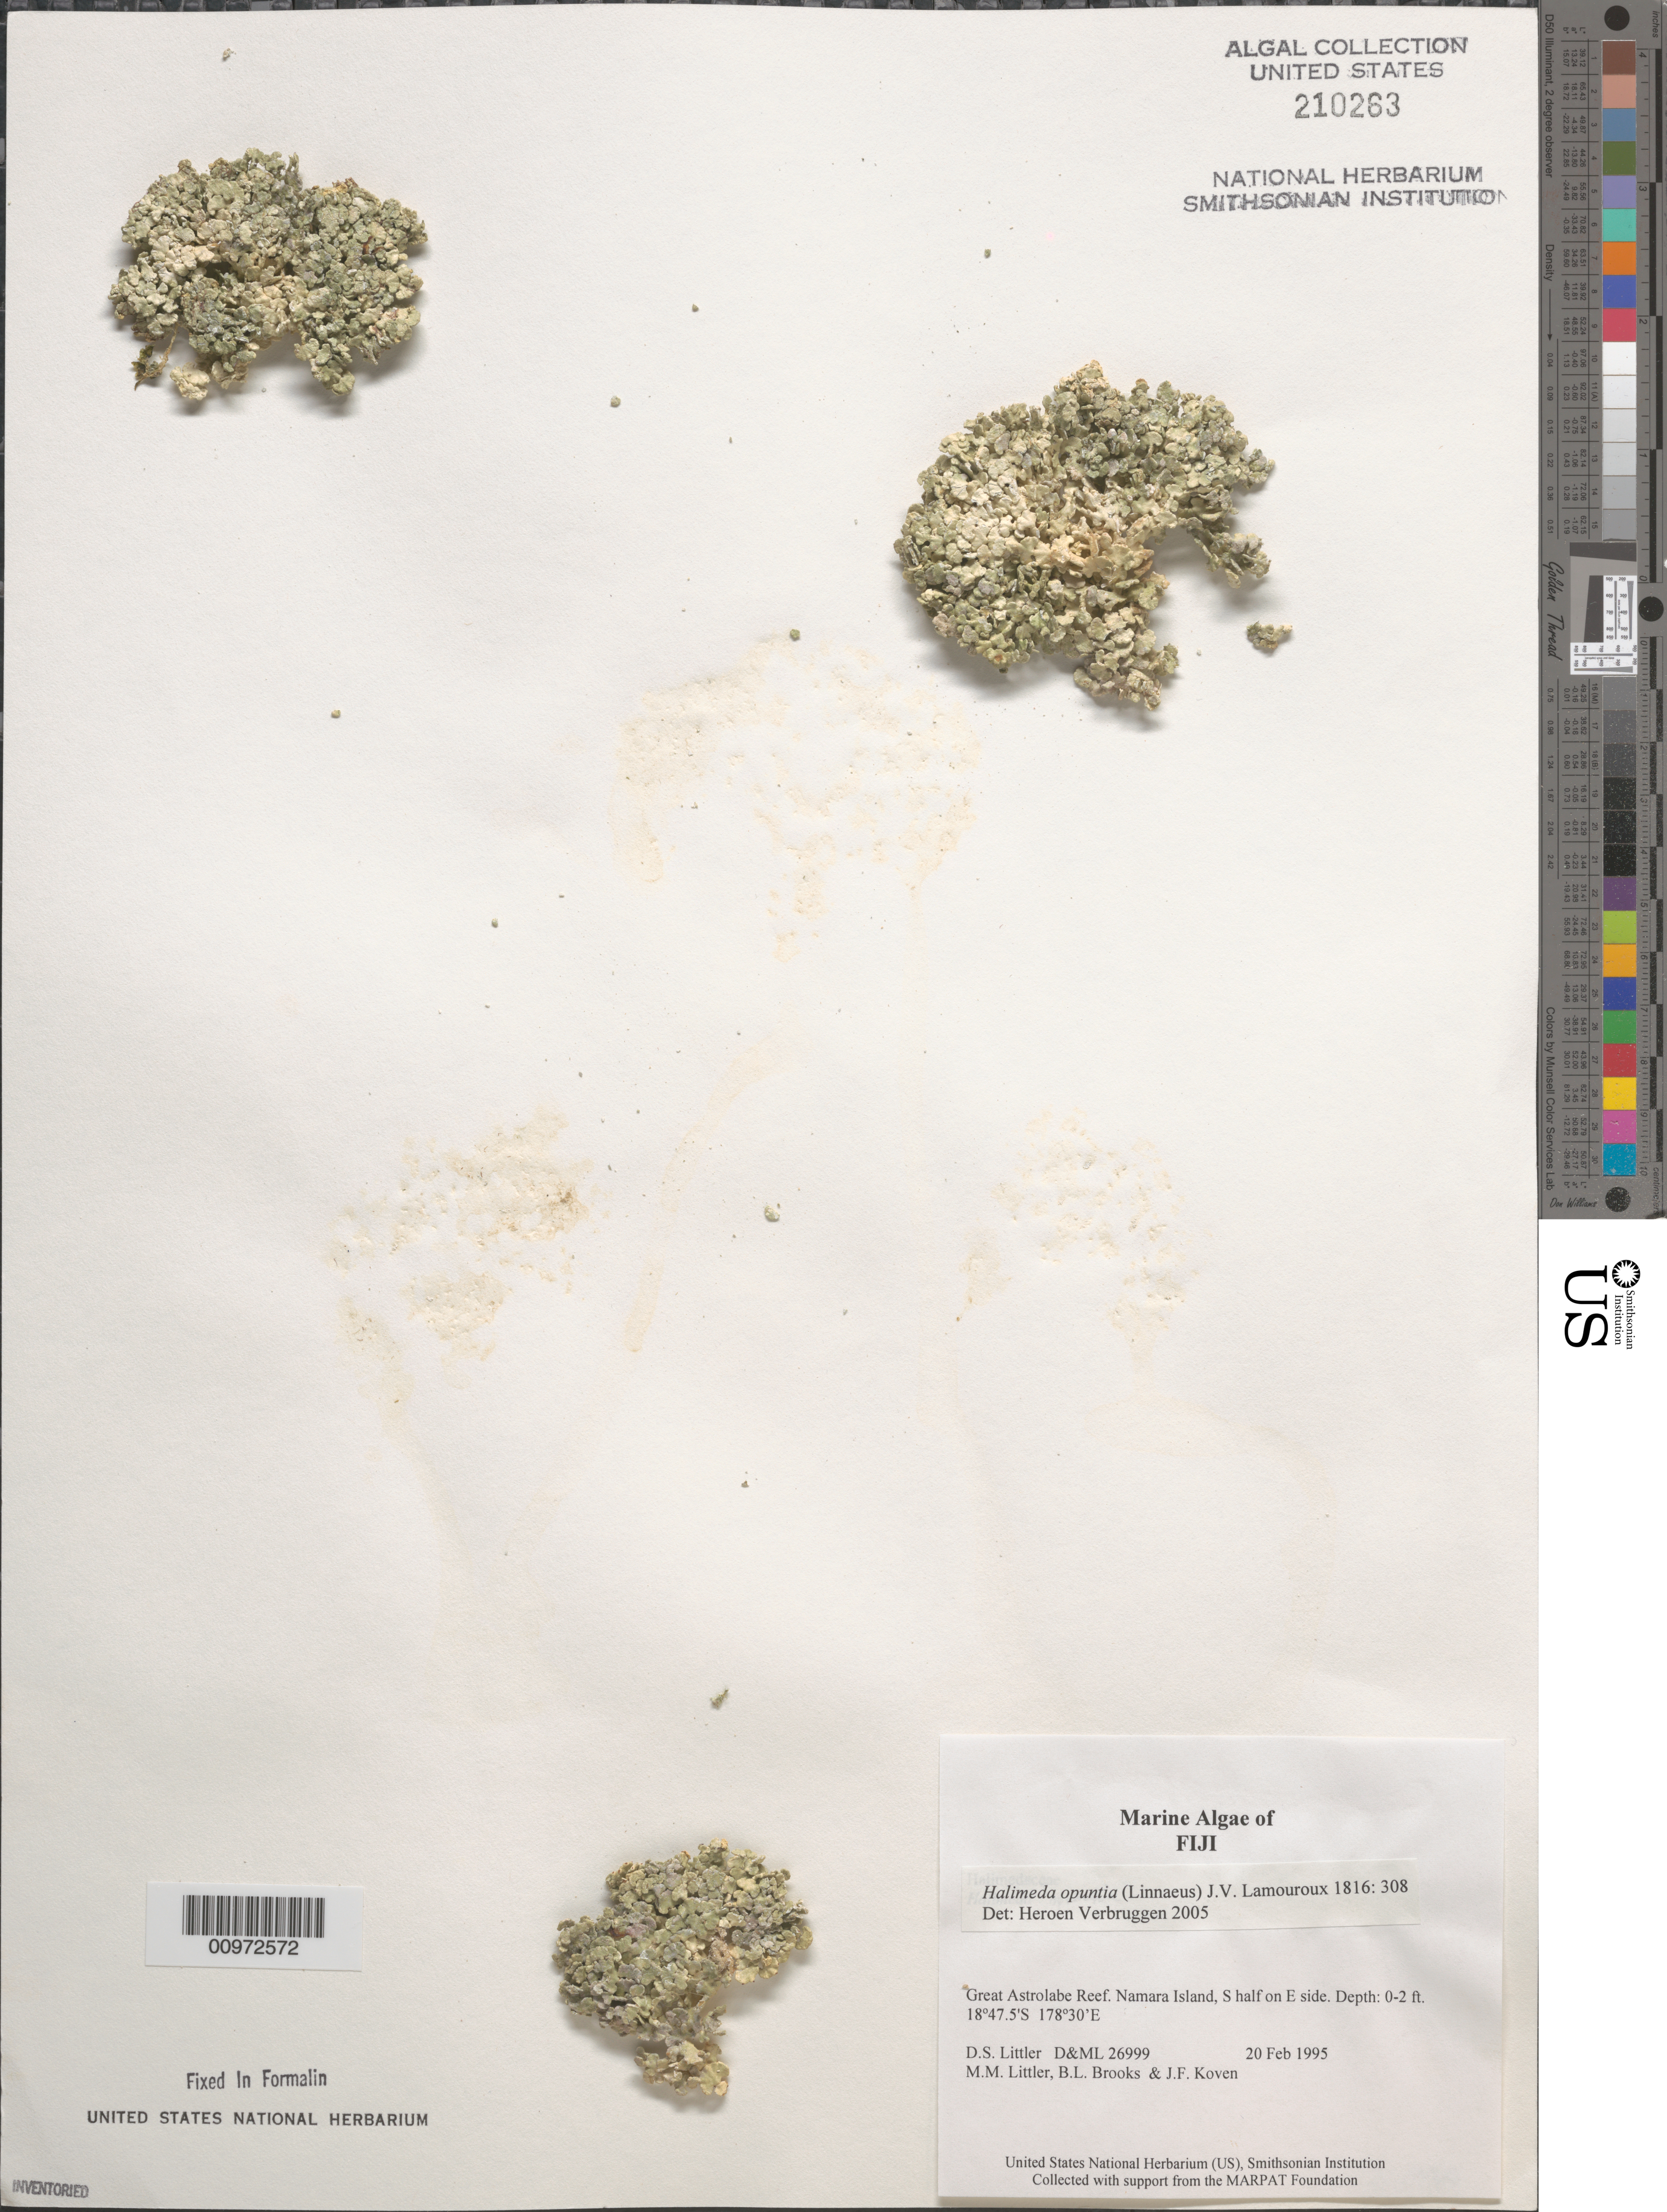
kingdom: Plantae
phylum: Chlorophyta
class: Ulvophyceae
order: Bryopsidales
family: Halimedaceae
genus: Halimeda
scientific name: Halimeda opuntia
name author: (L.) J.V.Lamouroux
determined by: Verbruggen, H.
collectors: D. S. Littler, M. M. Littler, B. Brooks & J. Koven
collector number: D&ML 26999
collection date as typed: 20 Feb 1995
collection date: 1995-02-20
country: Fiji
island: Namara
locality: Great Astrolabe Reef, south half of east side of island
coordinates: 18 47.5'S, 178 30'E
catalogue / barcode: US 210263